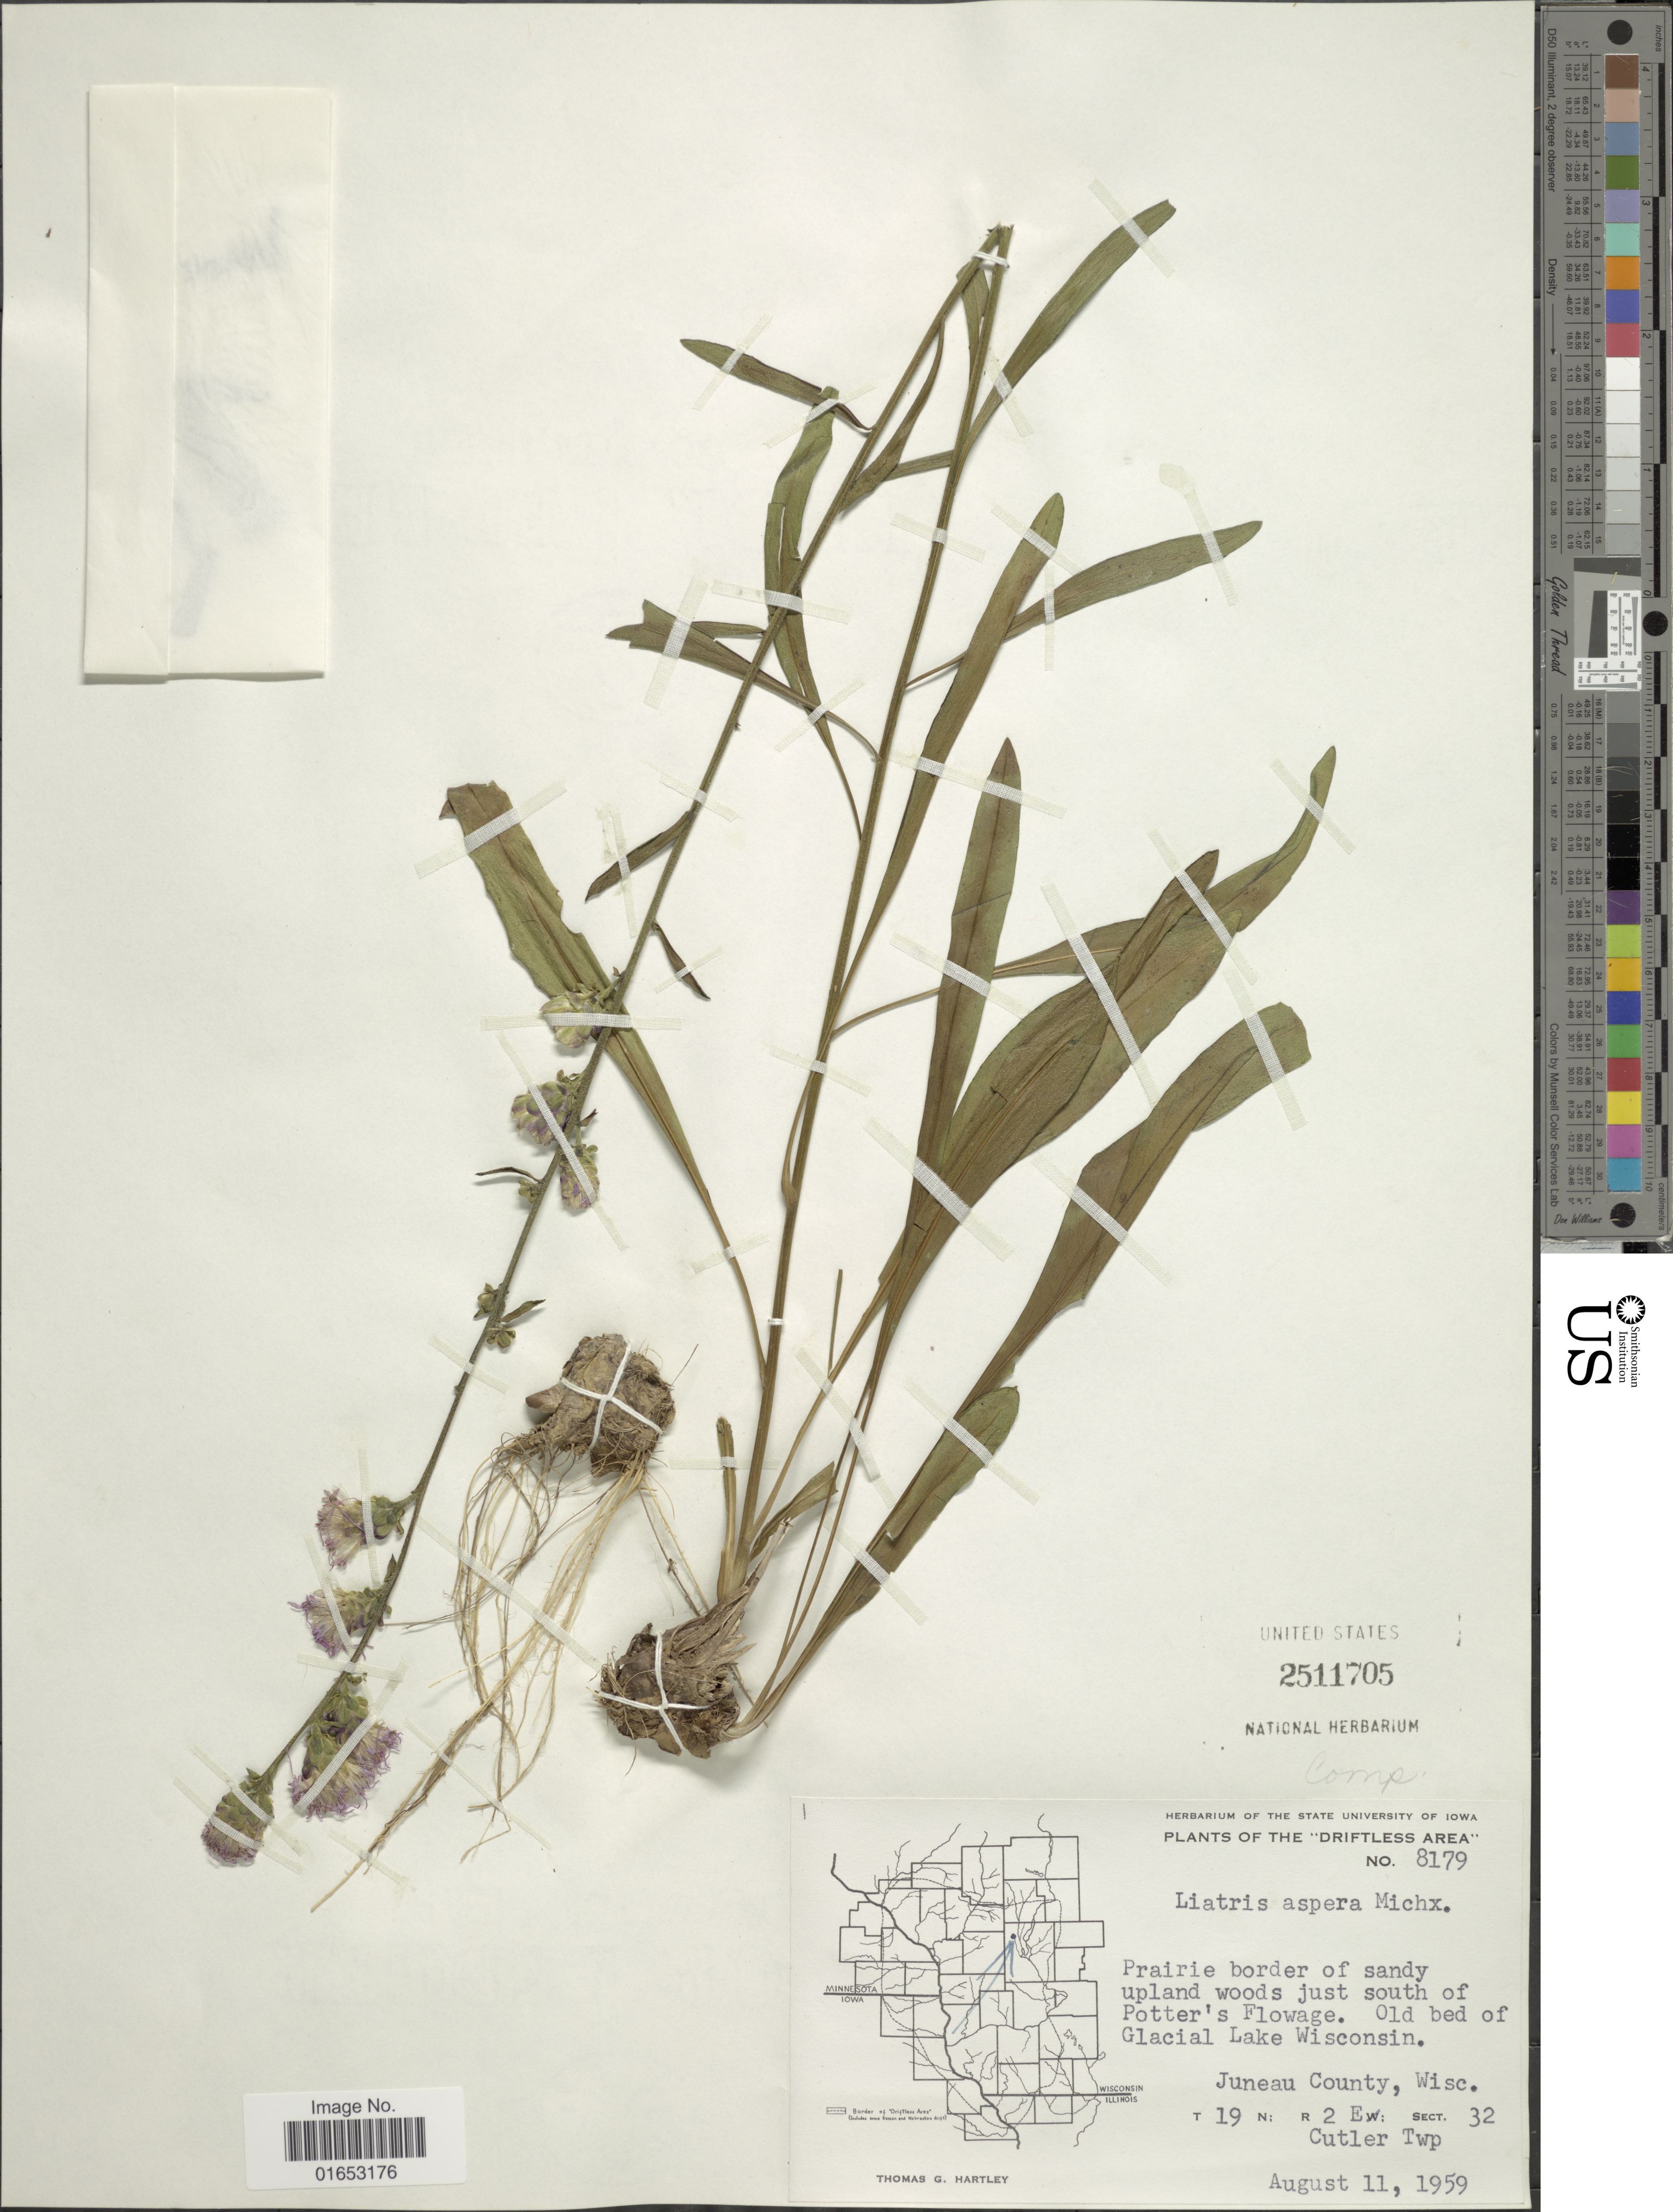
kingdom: Plantae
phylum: Tracheophyta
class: Magnoliopsida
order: Asterales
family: Asteraceae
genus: Liatris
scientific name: Liatris aspera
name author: Michx.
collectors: T. G. Hartley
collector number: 8179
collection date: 1959-08-11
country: United States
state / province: Wisconsin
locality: The "Driftless Area", Prairie border of sandy upland, woods just south of Potter's Flowage, Old bed of Glacial Lake Wisconsin, Juneau County, T 19N; R2E; Sect 32, Cutler Twp.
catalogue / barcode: US 2511705